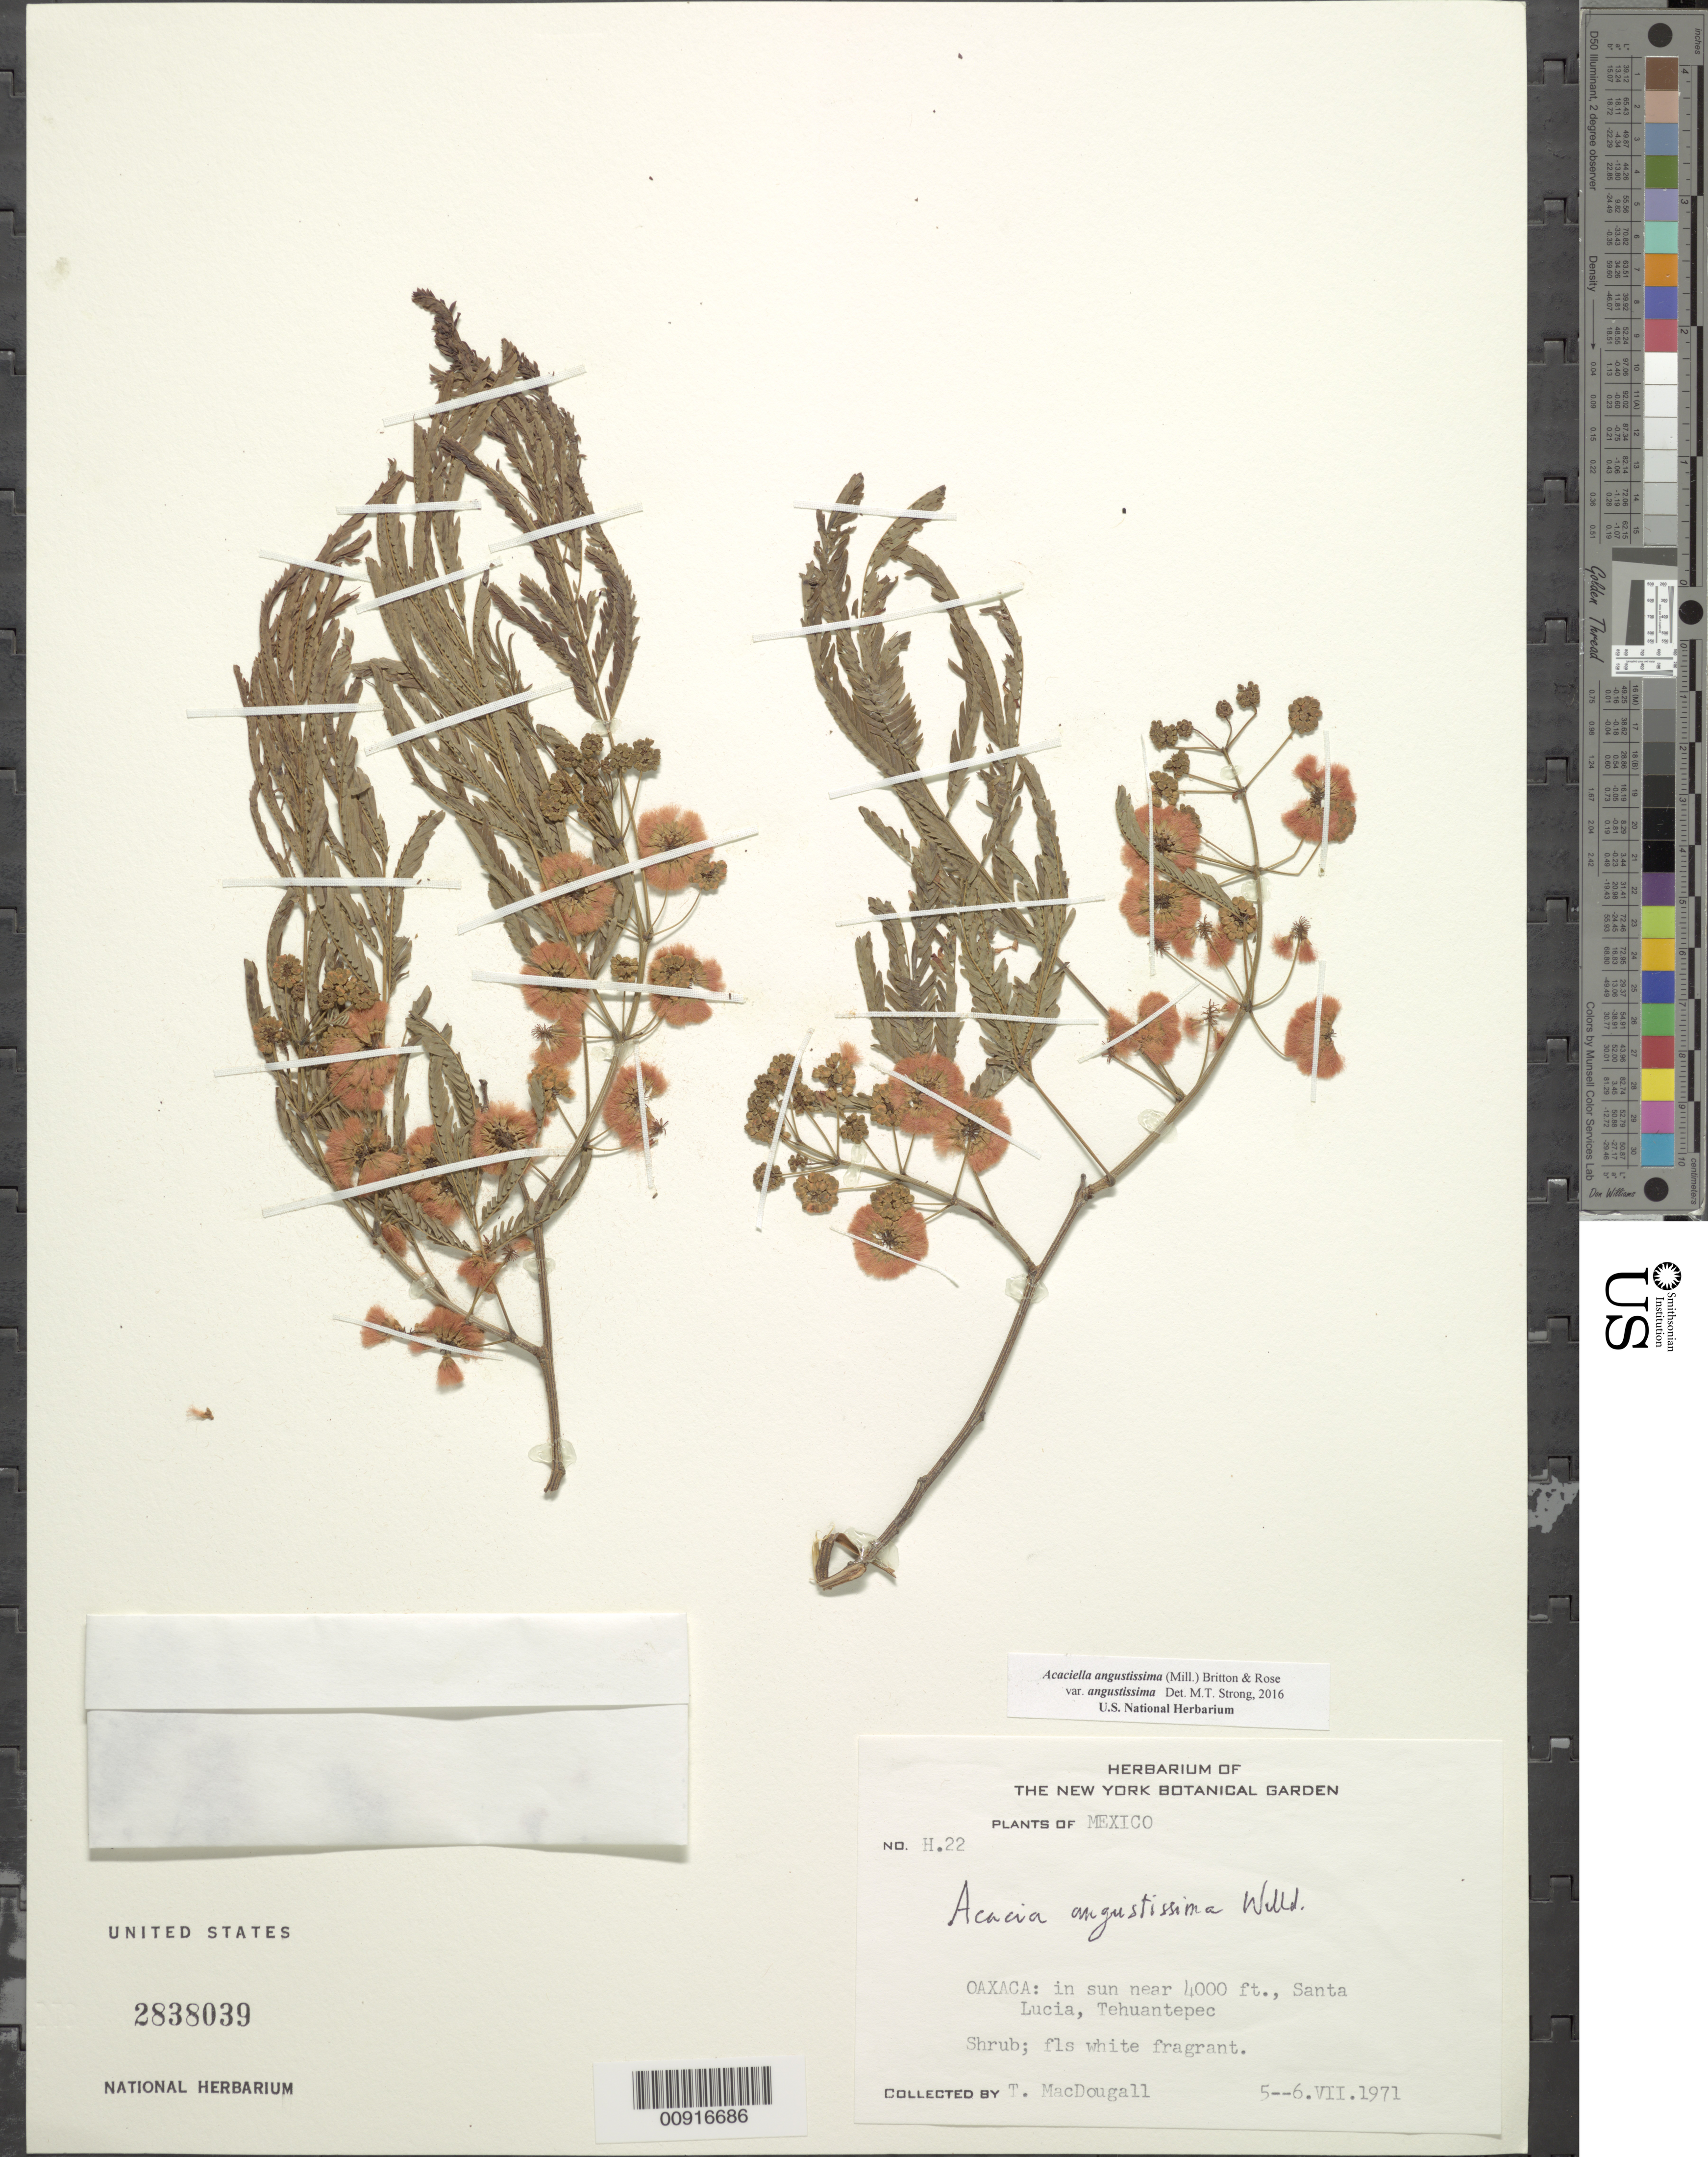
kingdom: Plantae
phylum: Tracheophyta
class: Magnoliopsida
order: Fabales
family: Fabaceae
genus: Acaciella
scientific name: Acaciella angustissima var. angustissima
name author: (Mill.) Britton & Rose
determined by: Strong, M. T., (US), Smithsonian Institution - National Museum of Natural History (UNITED STATES)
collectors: T. Macdougall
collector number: H. 22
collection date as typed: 05 Jul 1971 to 06 Jul 1971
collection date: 1971-07-05/1971-07-06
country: Mexico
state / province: Oaxaca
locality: Oaxaca: Santa Lucia, Tehuantepec.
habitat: In sun.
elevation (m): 1219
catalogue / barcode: US 2838039